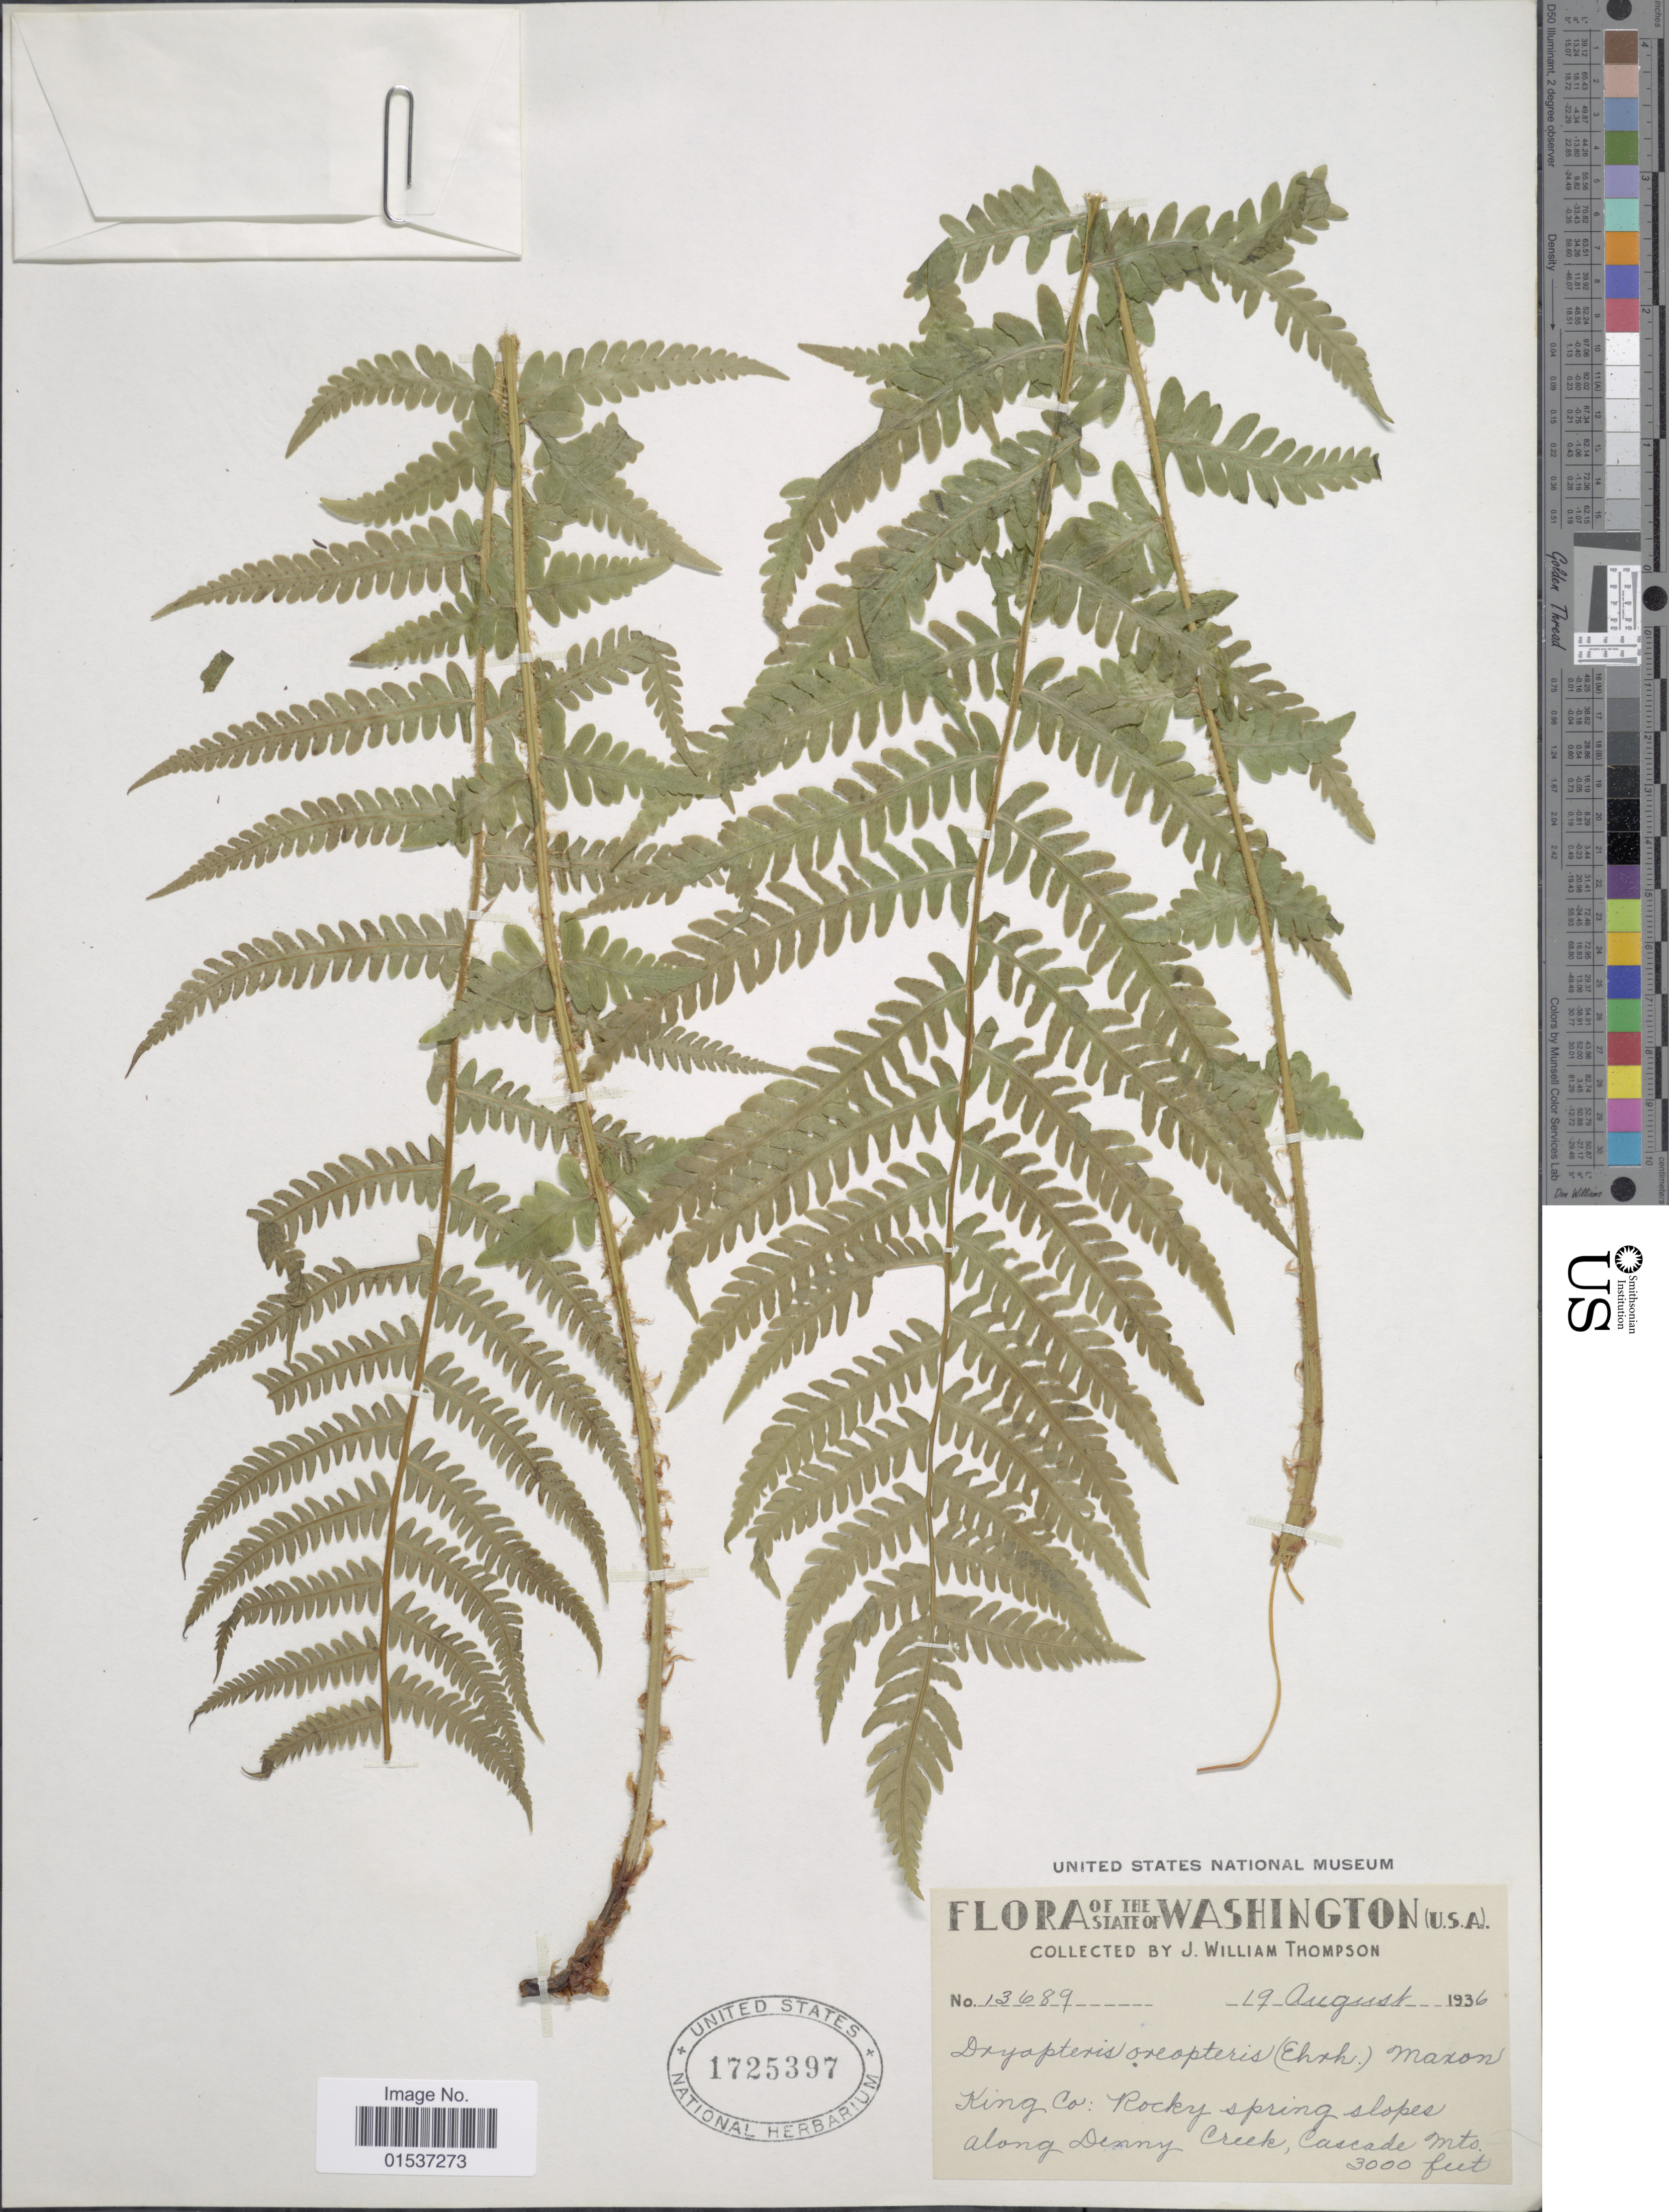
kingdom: Plantae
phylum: Tracheophyta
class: Polypodiopsida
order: Polypodiales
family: Thelypteridaceae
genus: Oreopteris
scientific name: Oreopteris limbosperma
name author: (All.) K. Iwats.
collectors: J. W. Thompson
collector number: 13689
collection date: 1936-08-19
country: United States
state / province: Washington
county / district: King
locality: Washington (U.S.A.) King Co: Rocky Spring slope along Denny Creek, Cascade Mts.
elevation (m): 914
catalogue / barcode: US 1725397